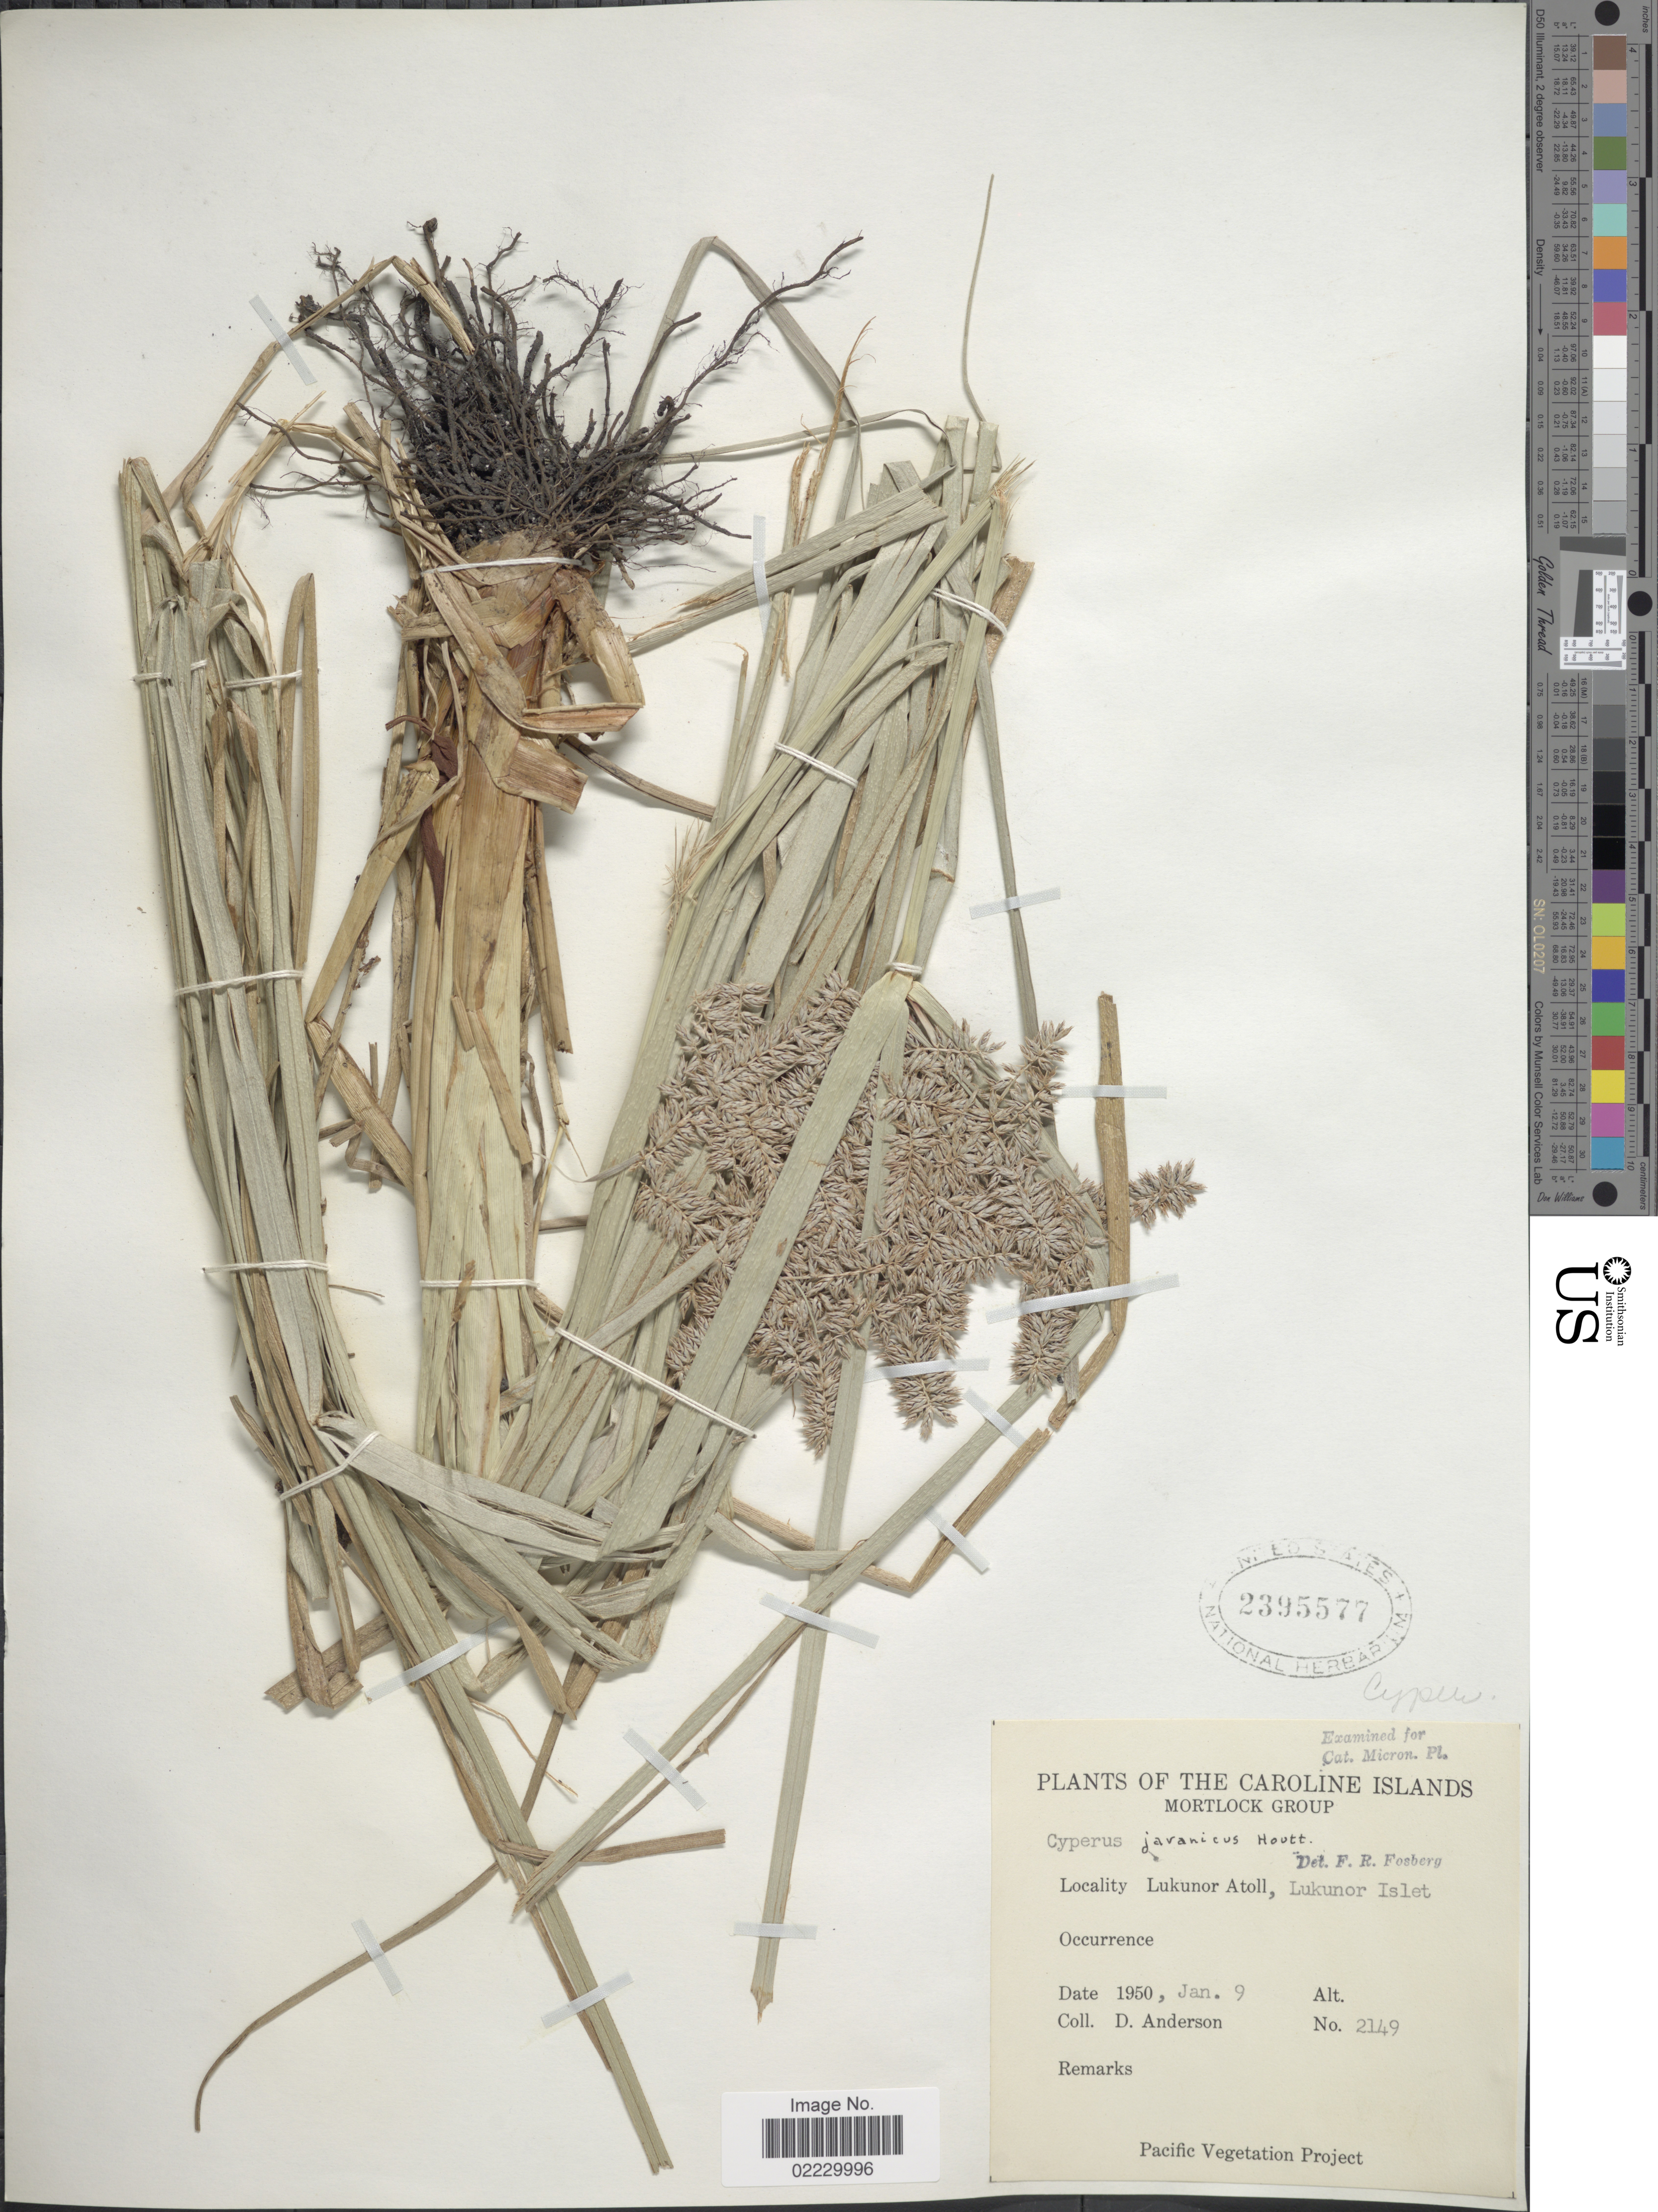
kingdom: Plantae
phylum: Tracheophyta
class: Liliopsida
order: Poales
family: Cyperaceae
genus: Cyperus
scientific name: Cyperus javanicus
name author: Houtt.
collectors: D. Anderson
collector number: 2149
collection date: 1950-01-09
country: Micronesia, Federated States of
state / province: Truk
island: Lukunor Atoll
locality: Mortlock Group. Lukunor Atoll. Lukunor Islet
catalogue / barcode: US 2395577